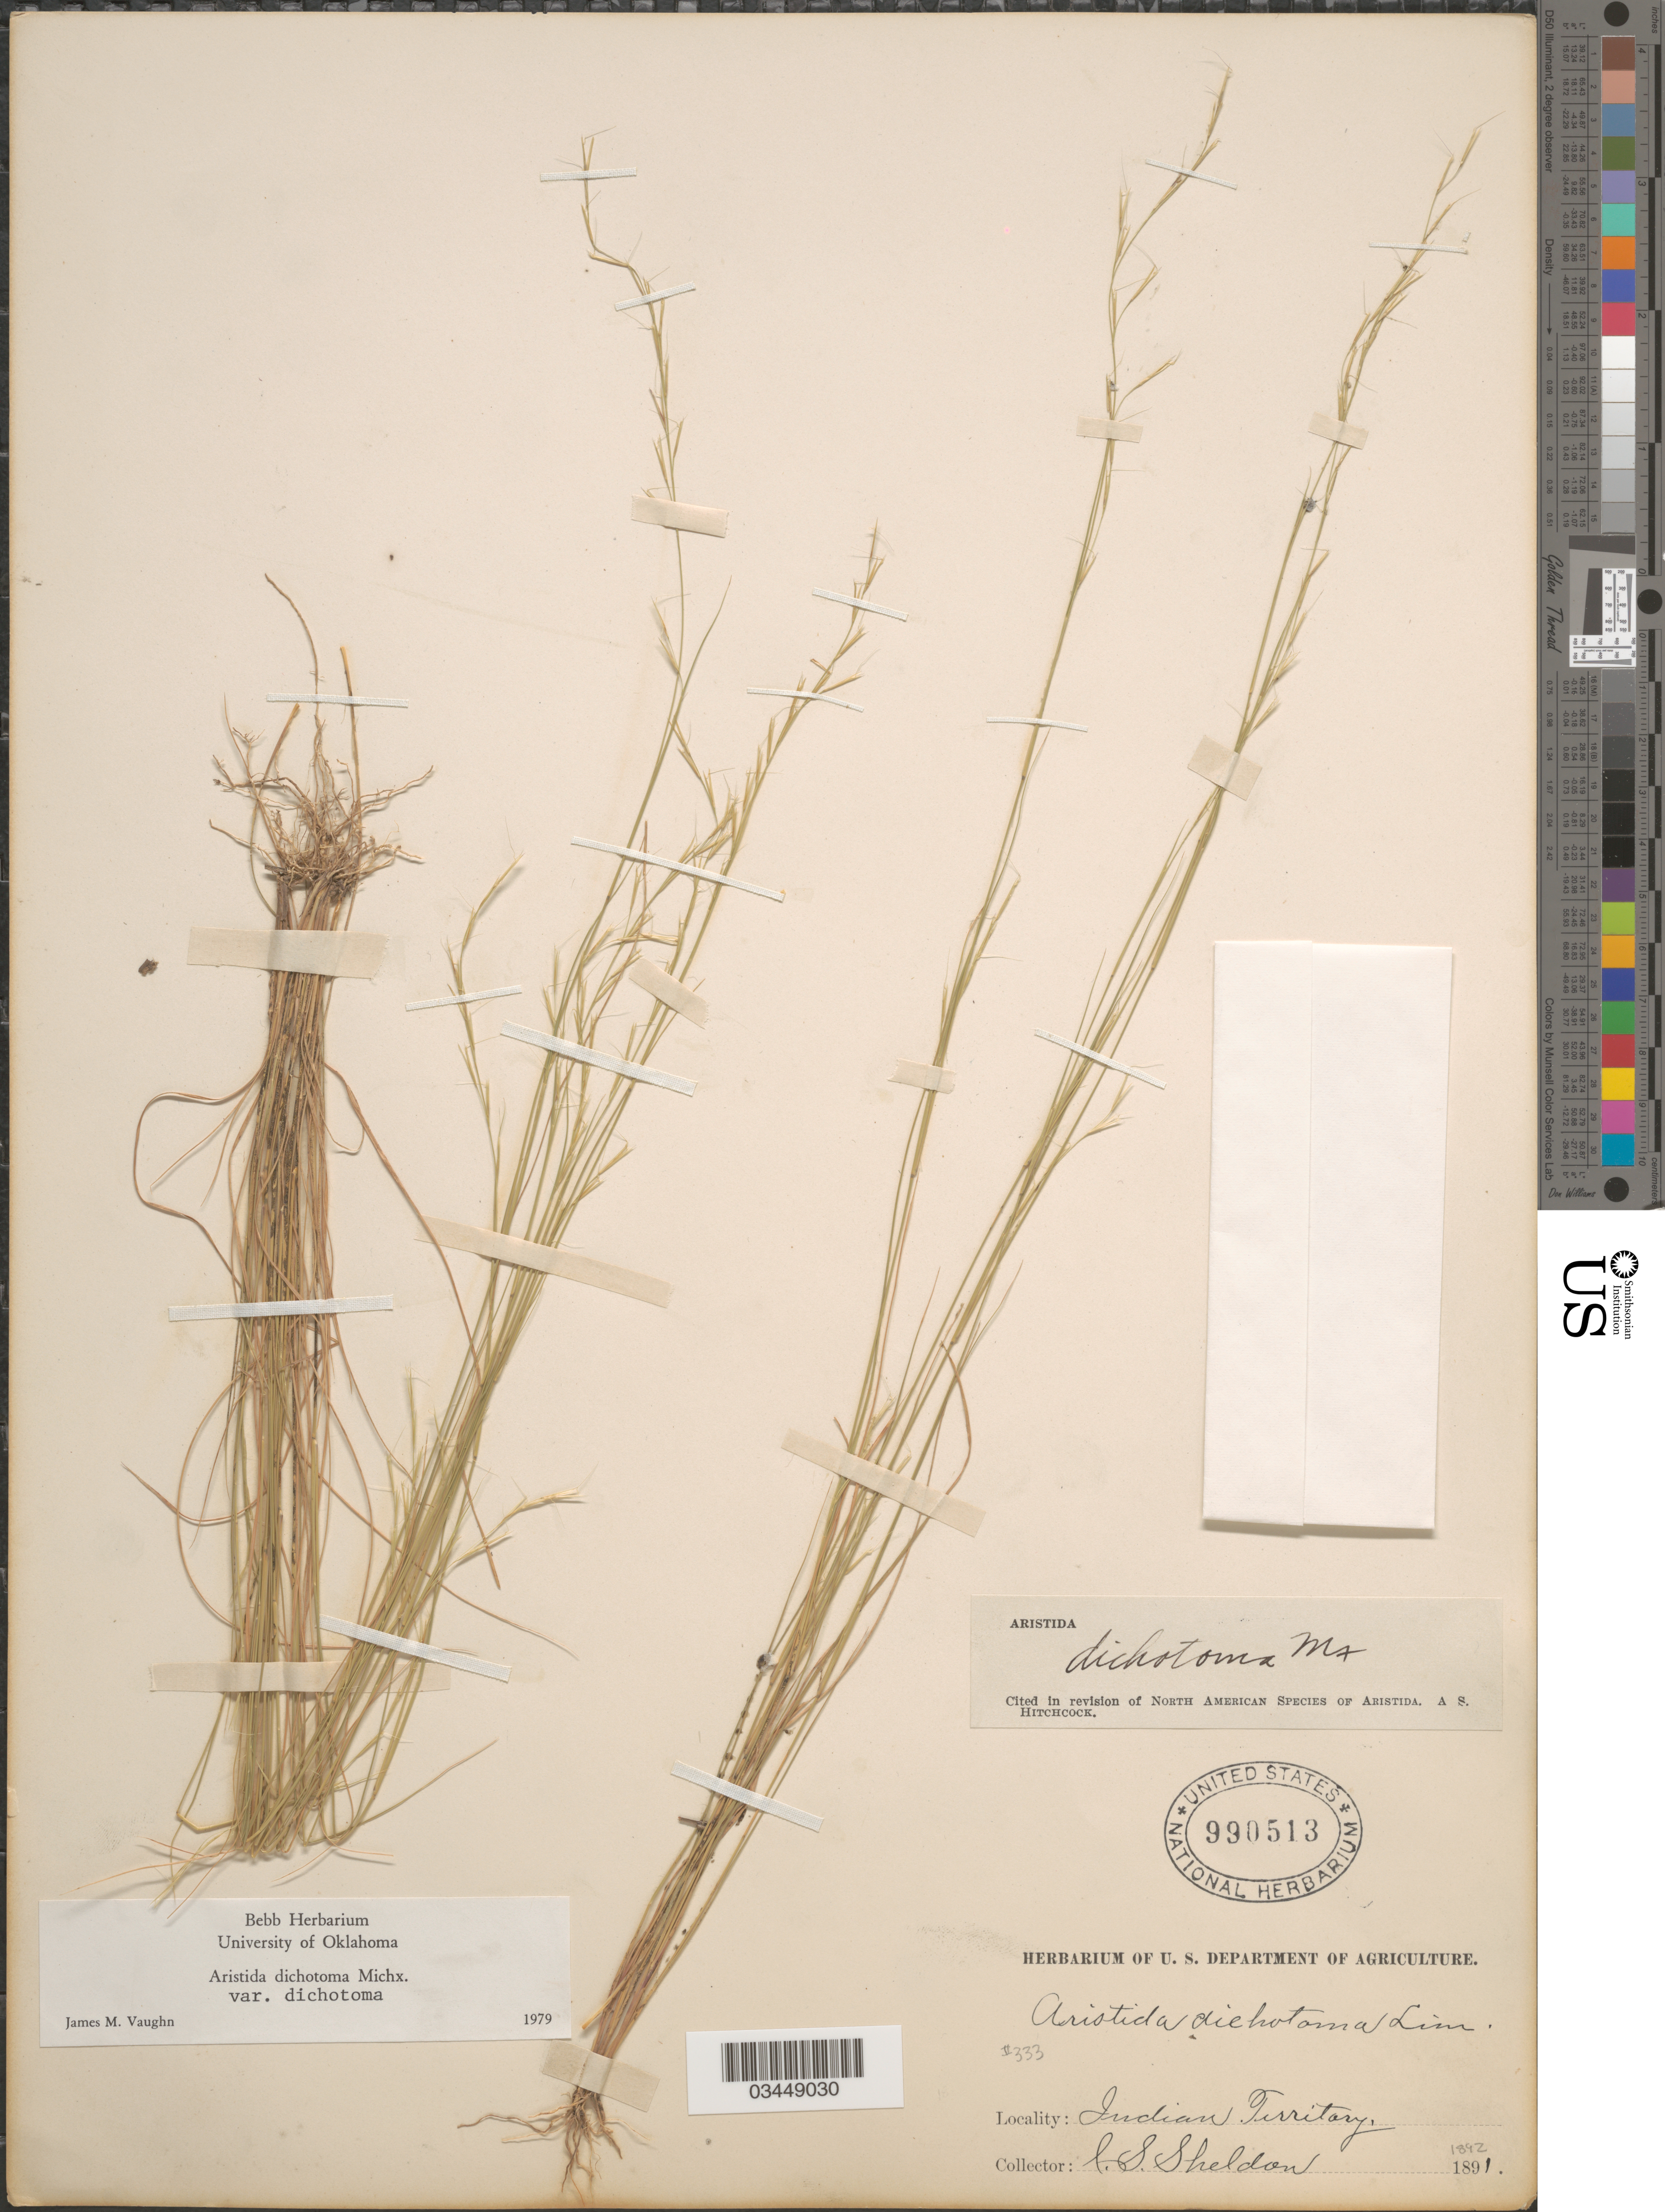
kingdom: Plantae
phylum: Tracheophyta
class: Liliopsida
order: Poales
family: Poaceae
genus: Aristida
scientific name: Aristida dichotoma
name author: Michx.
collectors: C. S. Sheldon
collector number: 333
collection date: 1892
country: United States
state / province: Oklahoma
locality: Indian Territory.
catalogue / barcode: US 990513